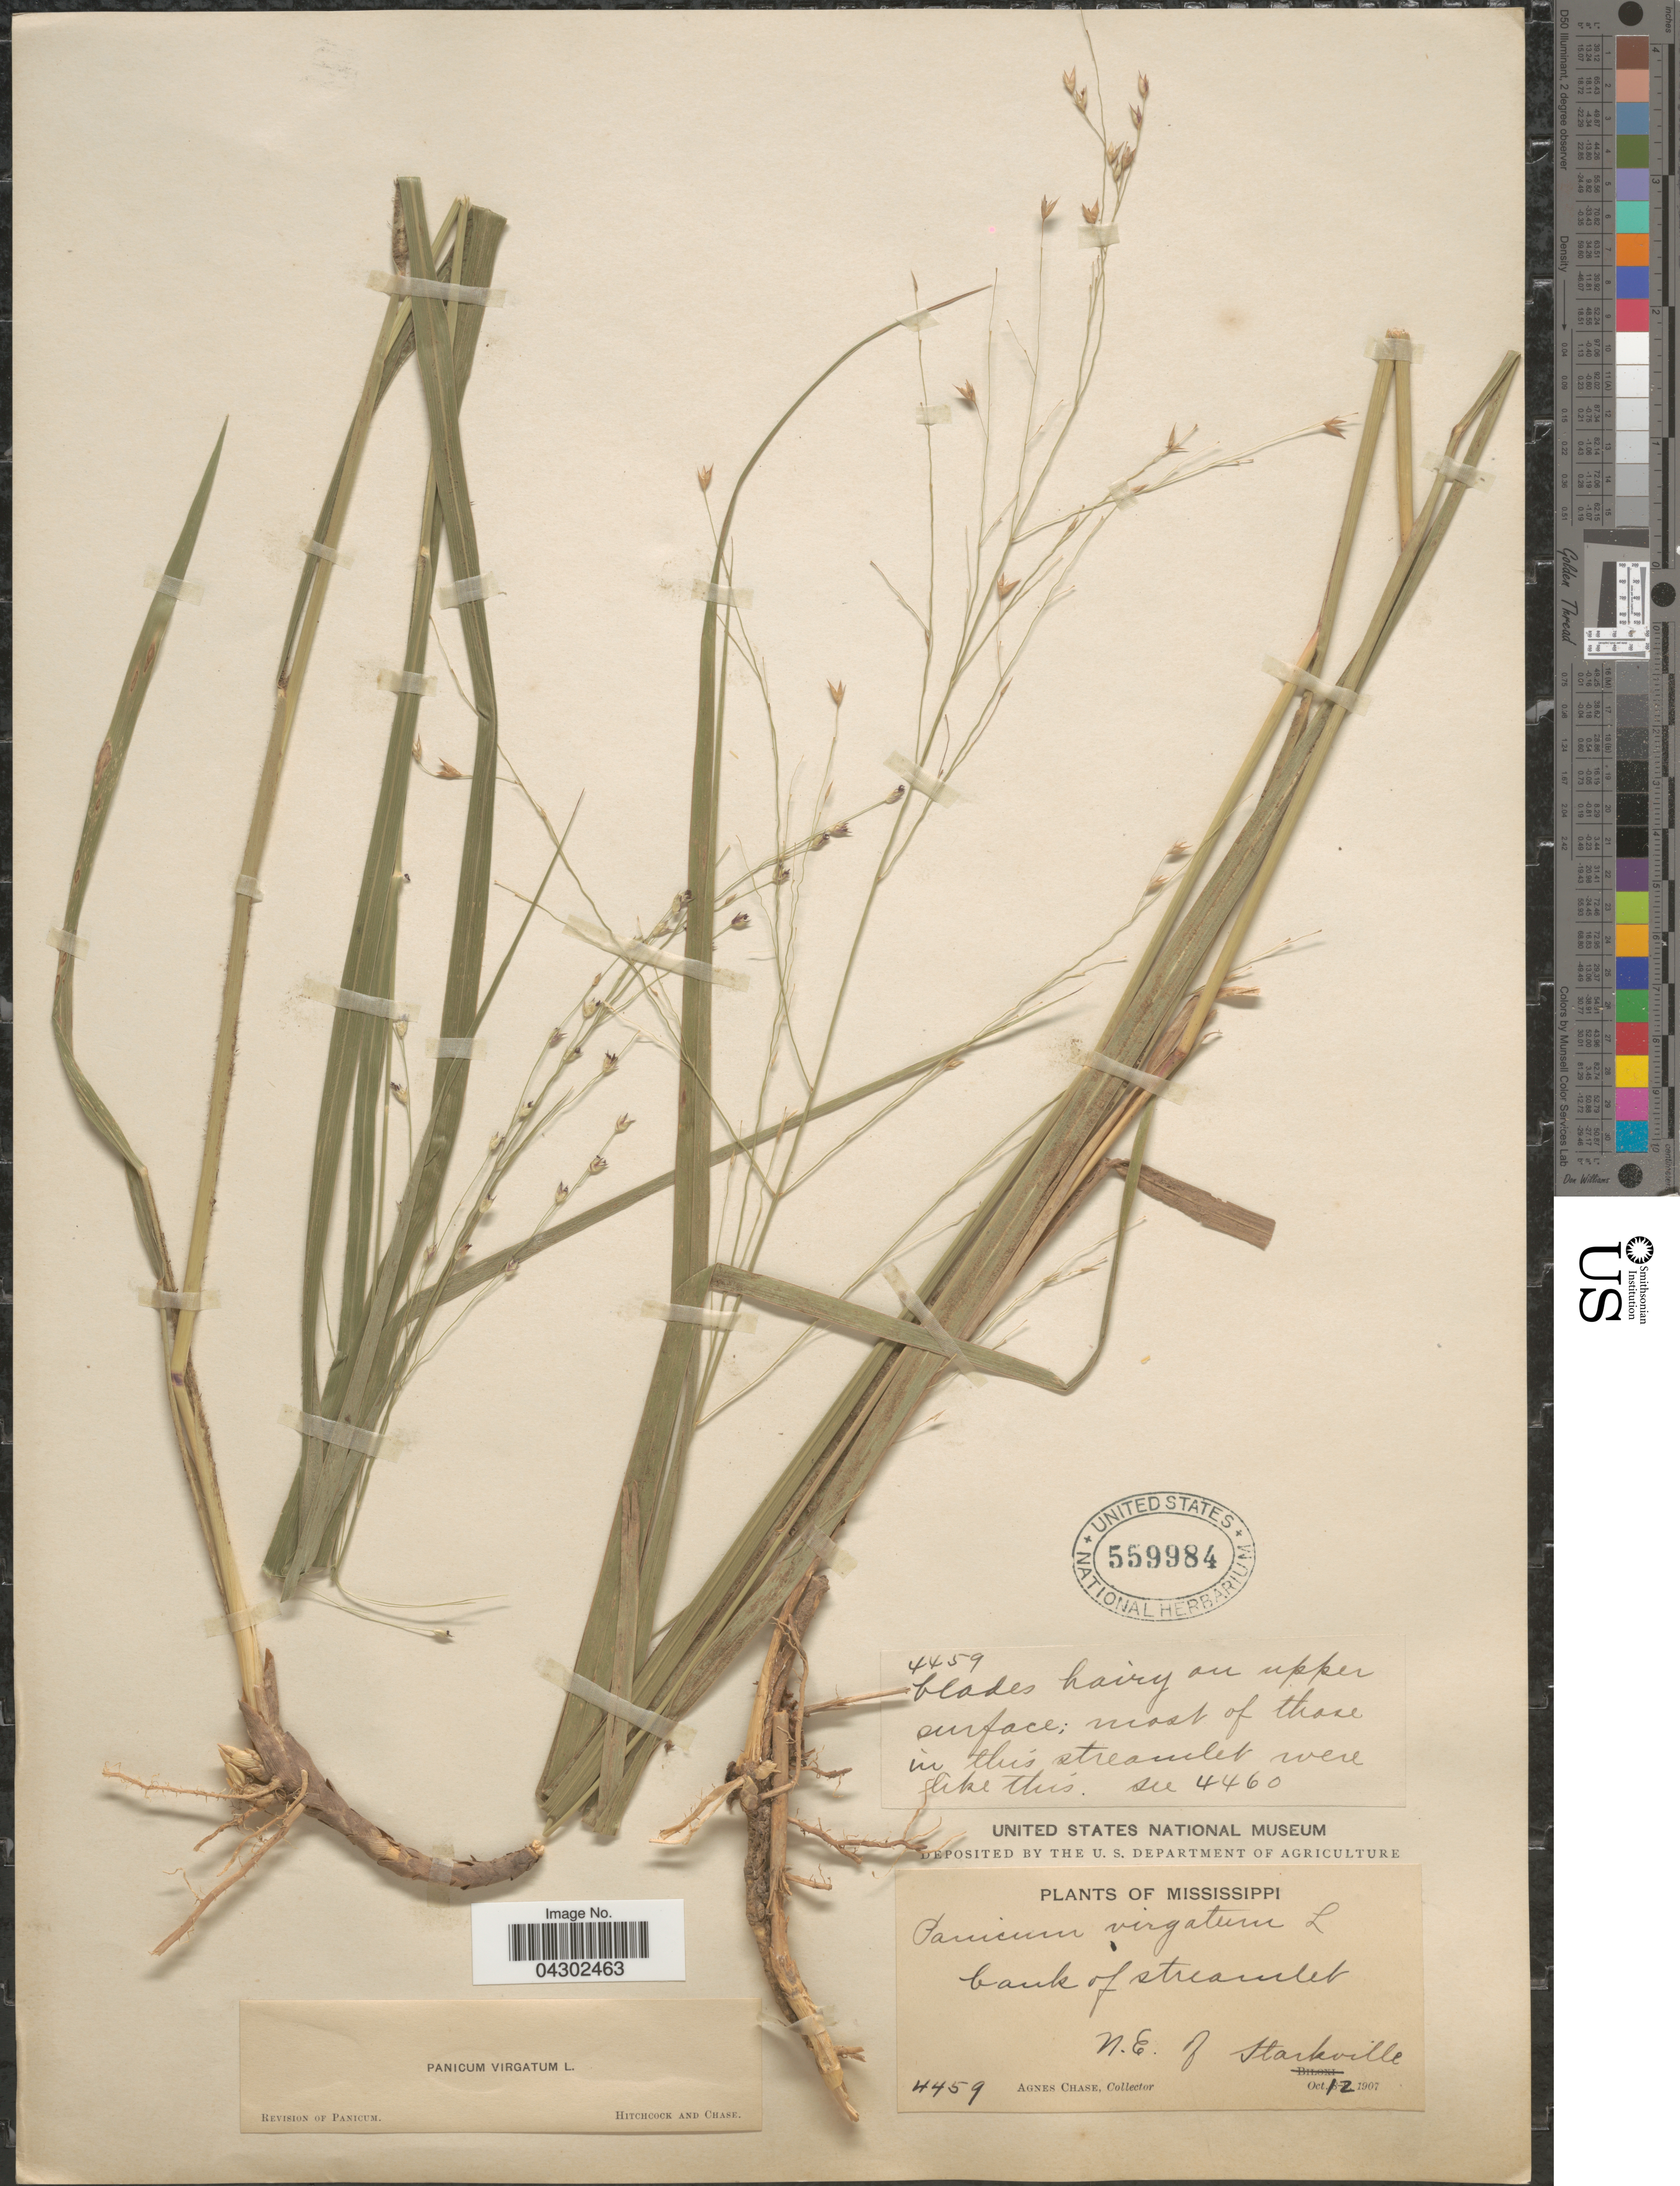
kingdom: Plantae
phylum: Tracheophyta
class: Liliopsida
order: Poales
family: Poaceae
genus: Panicum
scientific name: Panicum virgatum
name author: L.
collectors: A. Chase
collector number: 4459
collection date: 1907-10-12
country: United States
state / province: Mississippi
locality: Bank of streamlet. N.E. of Starkville.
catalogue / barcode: US 559984